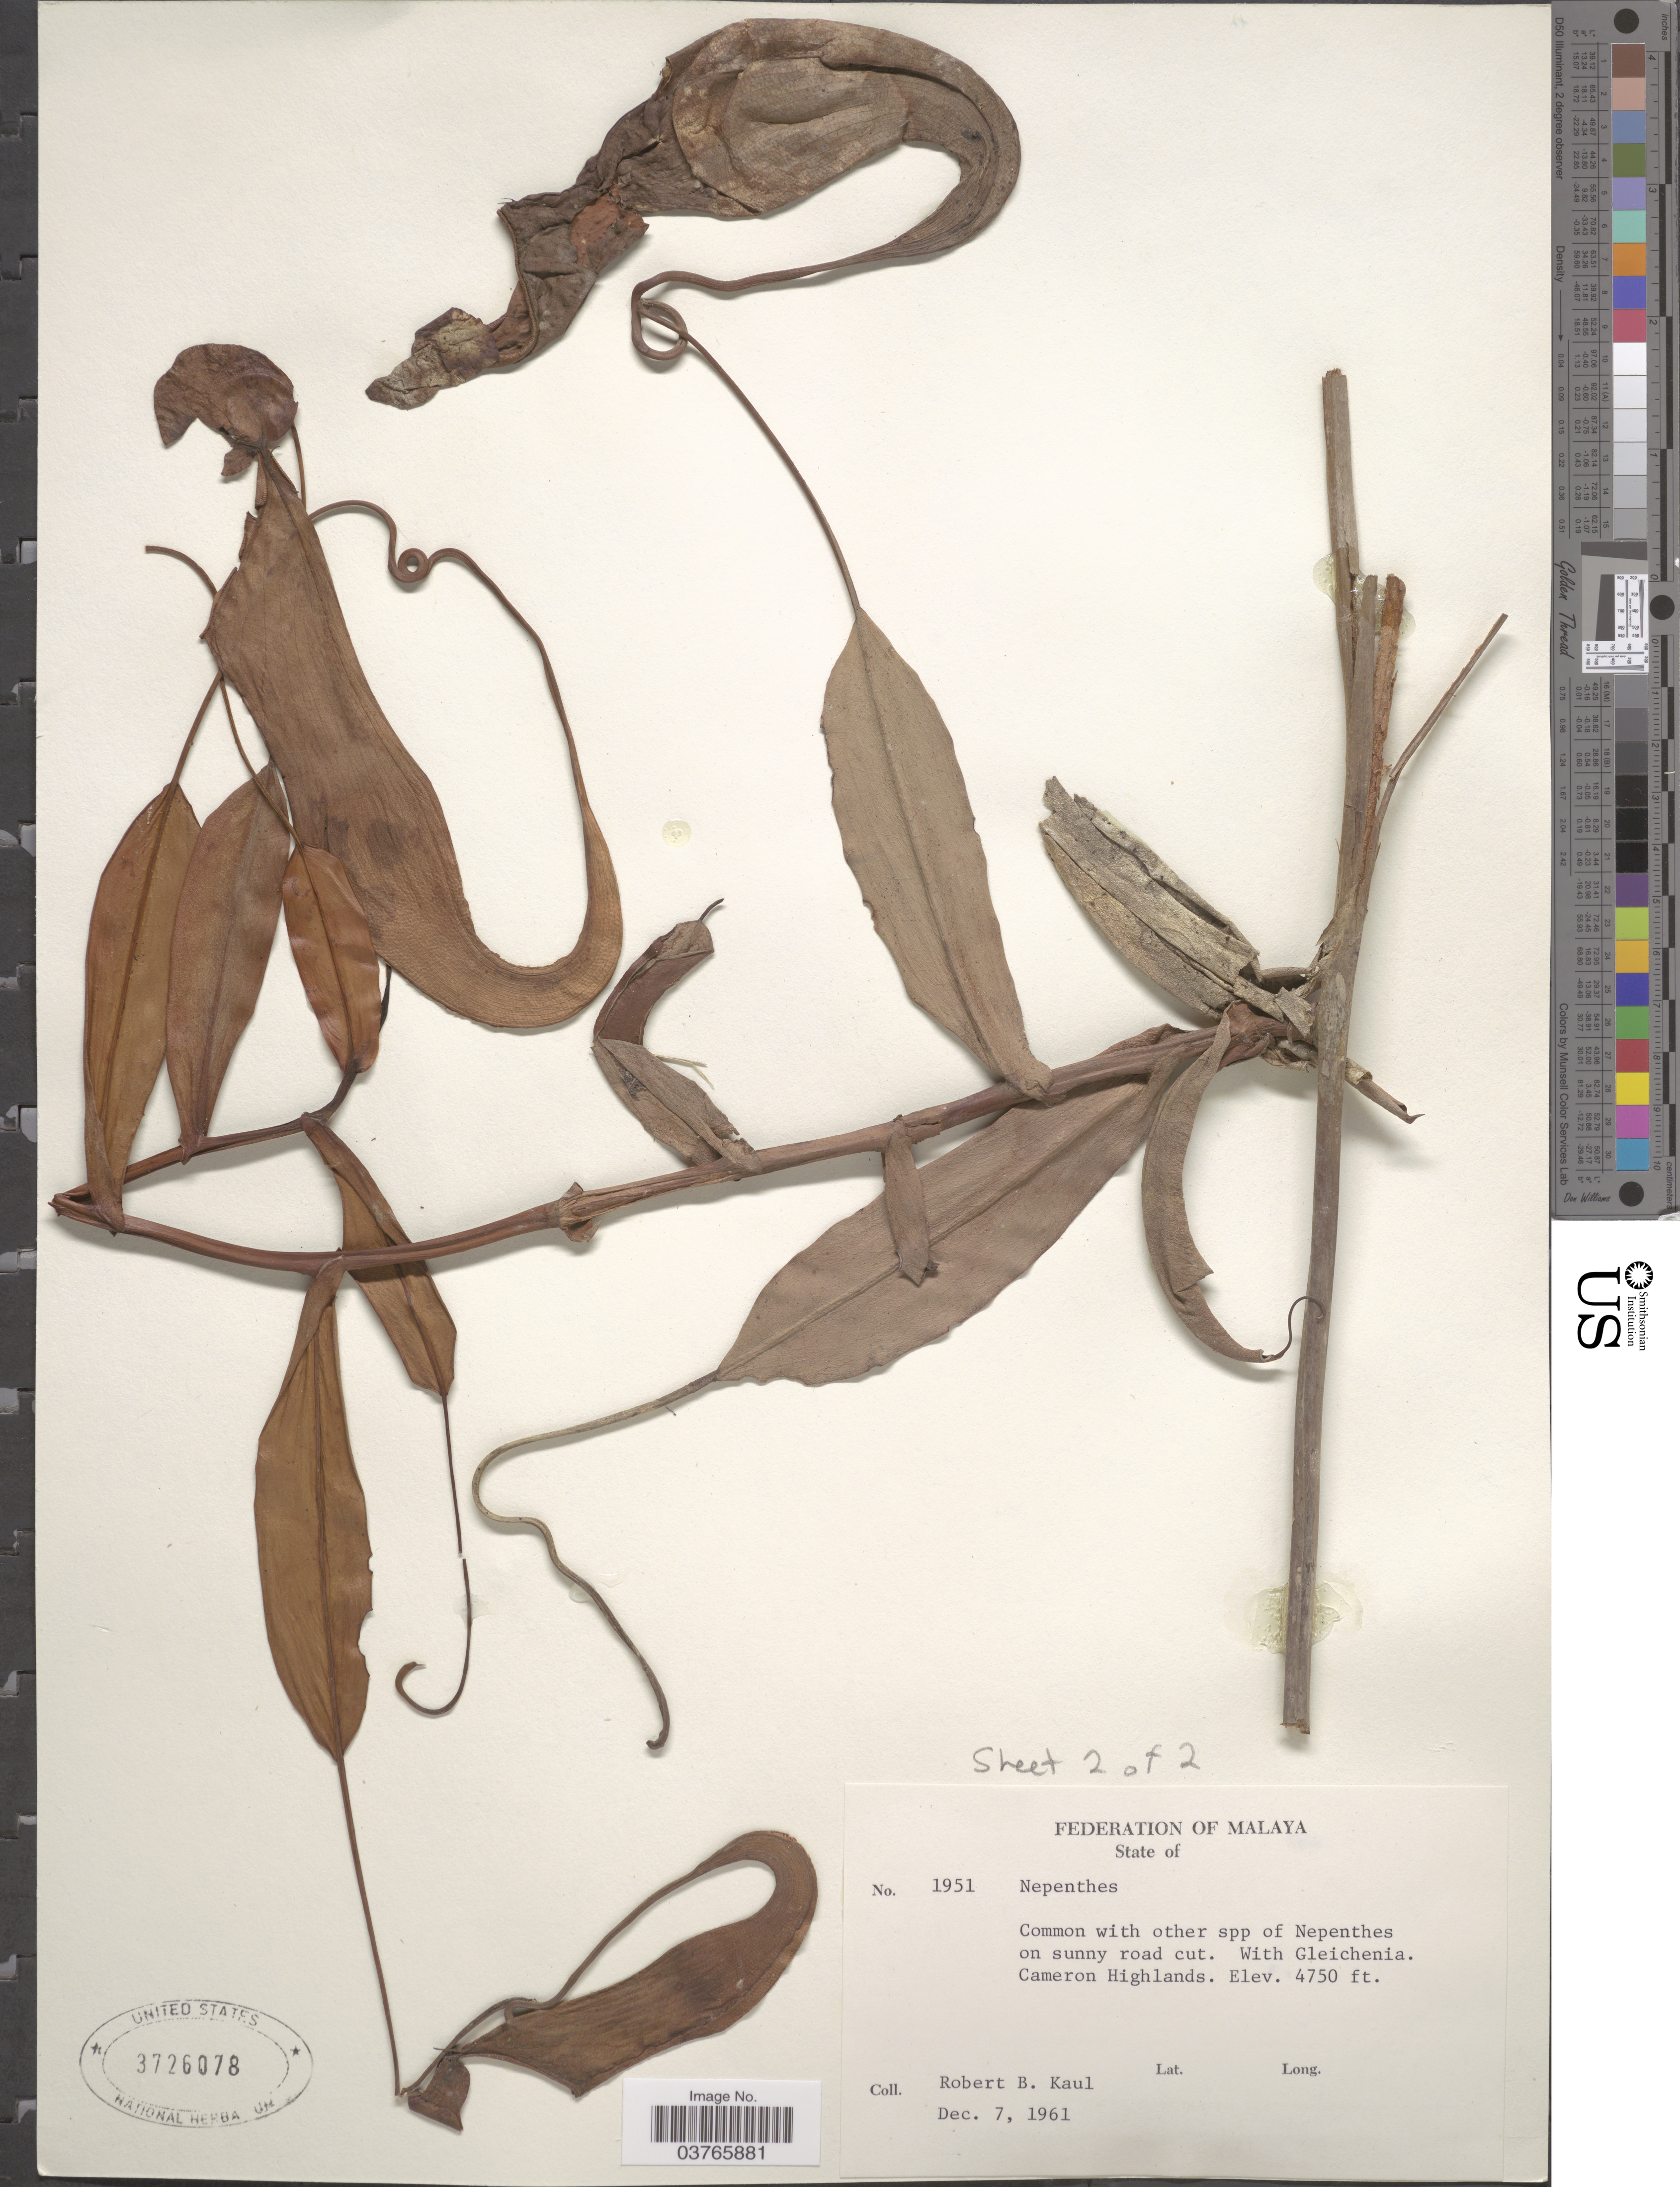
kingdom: Plantae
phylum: Tracheophyta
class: Magnoliopsida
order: Caryophyllales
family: Nepenthaceae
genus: Nepenthes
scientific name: Nepenthes sp.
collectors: R. Kaul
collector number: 1951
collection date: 1961-12-07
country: Malaysia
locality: Federation of Malaya. Cameron Highlands.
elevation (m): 1448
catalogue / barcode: US 3726078